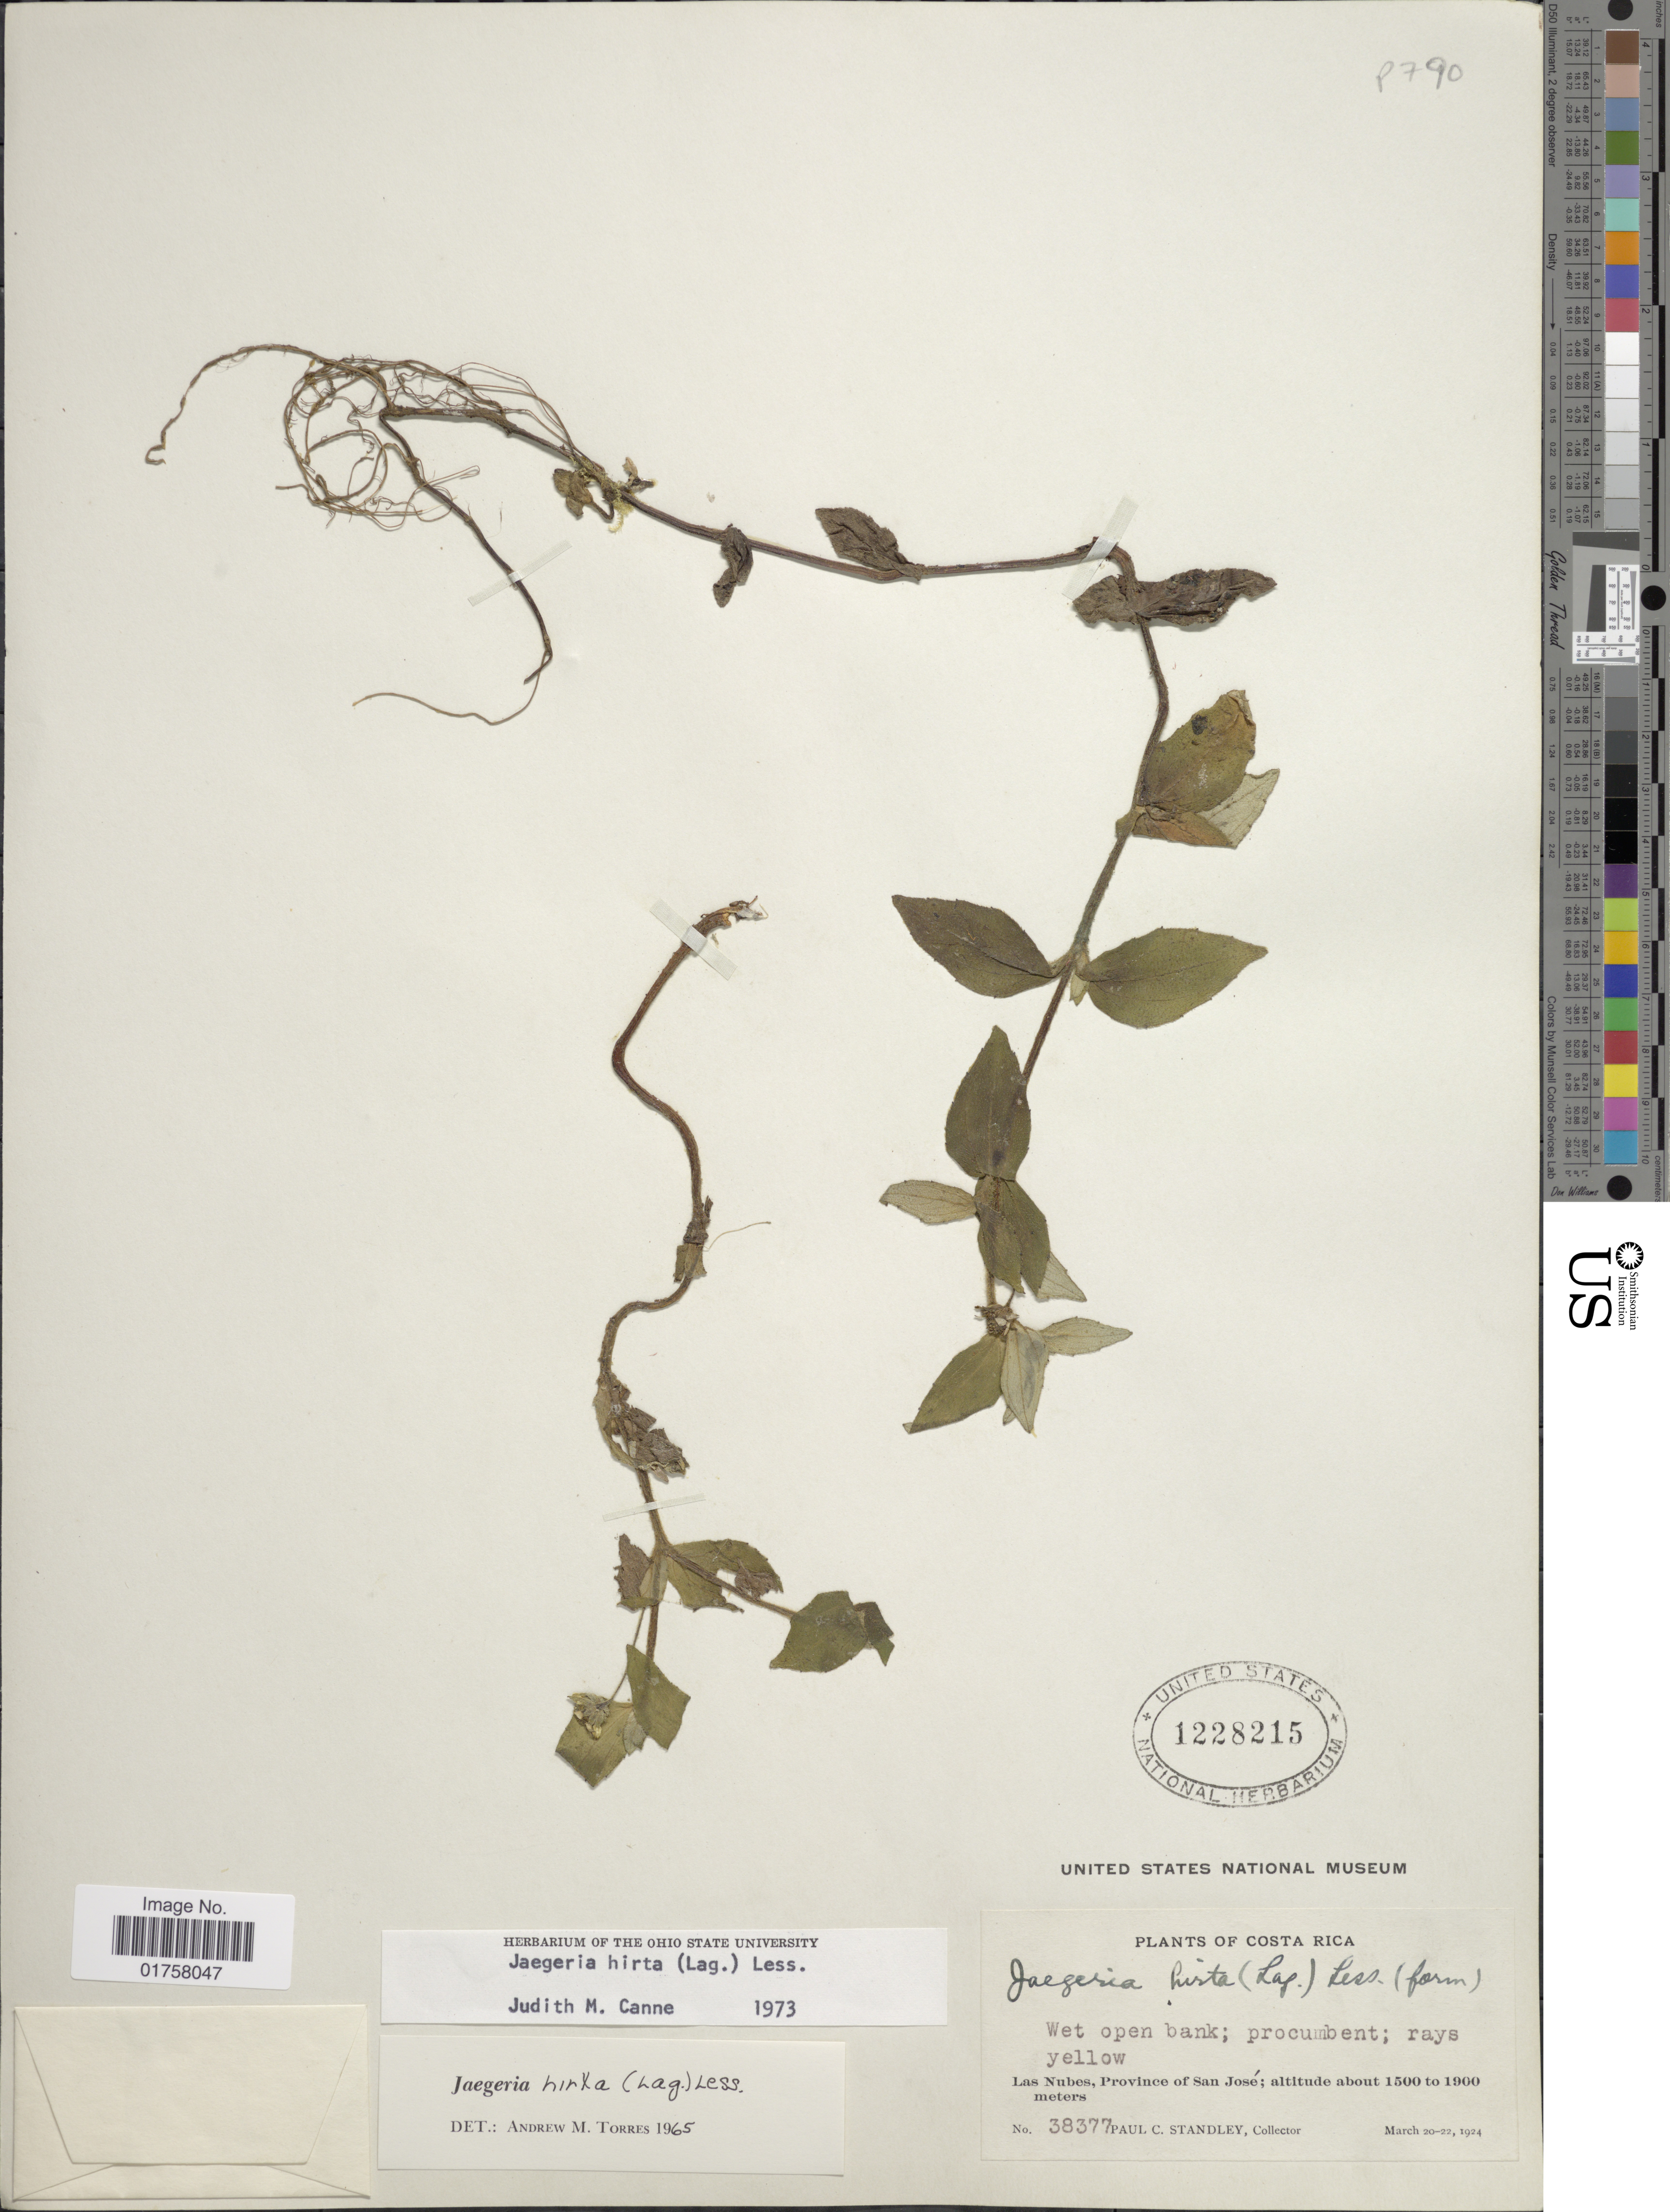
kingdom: Plantae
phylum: Tracheophyta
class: Magnoliopsida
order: Asterales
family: Asteraceae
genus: Jaegeria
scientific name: Jaegeria hirta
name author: (Lag.) Less.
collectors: P. C. Standley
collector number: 38377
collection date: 1924-03-20/1924-03-22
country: Costa Rica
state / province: San José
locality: Las Nubes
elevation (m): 1500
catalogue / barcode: US 1228215